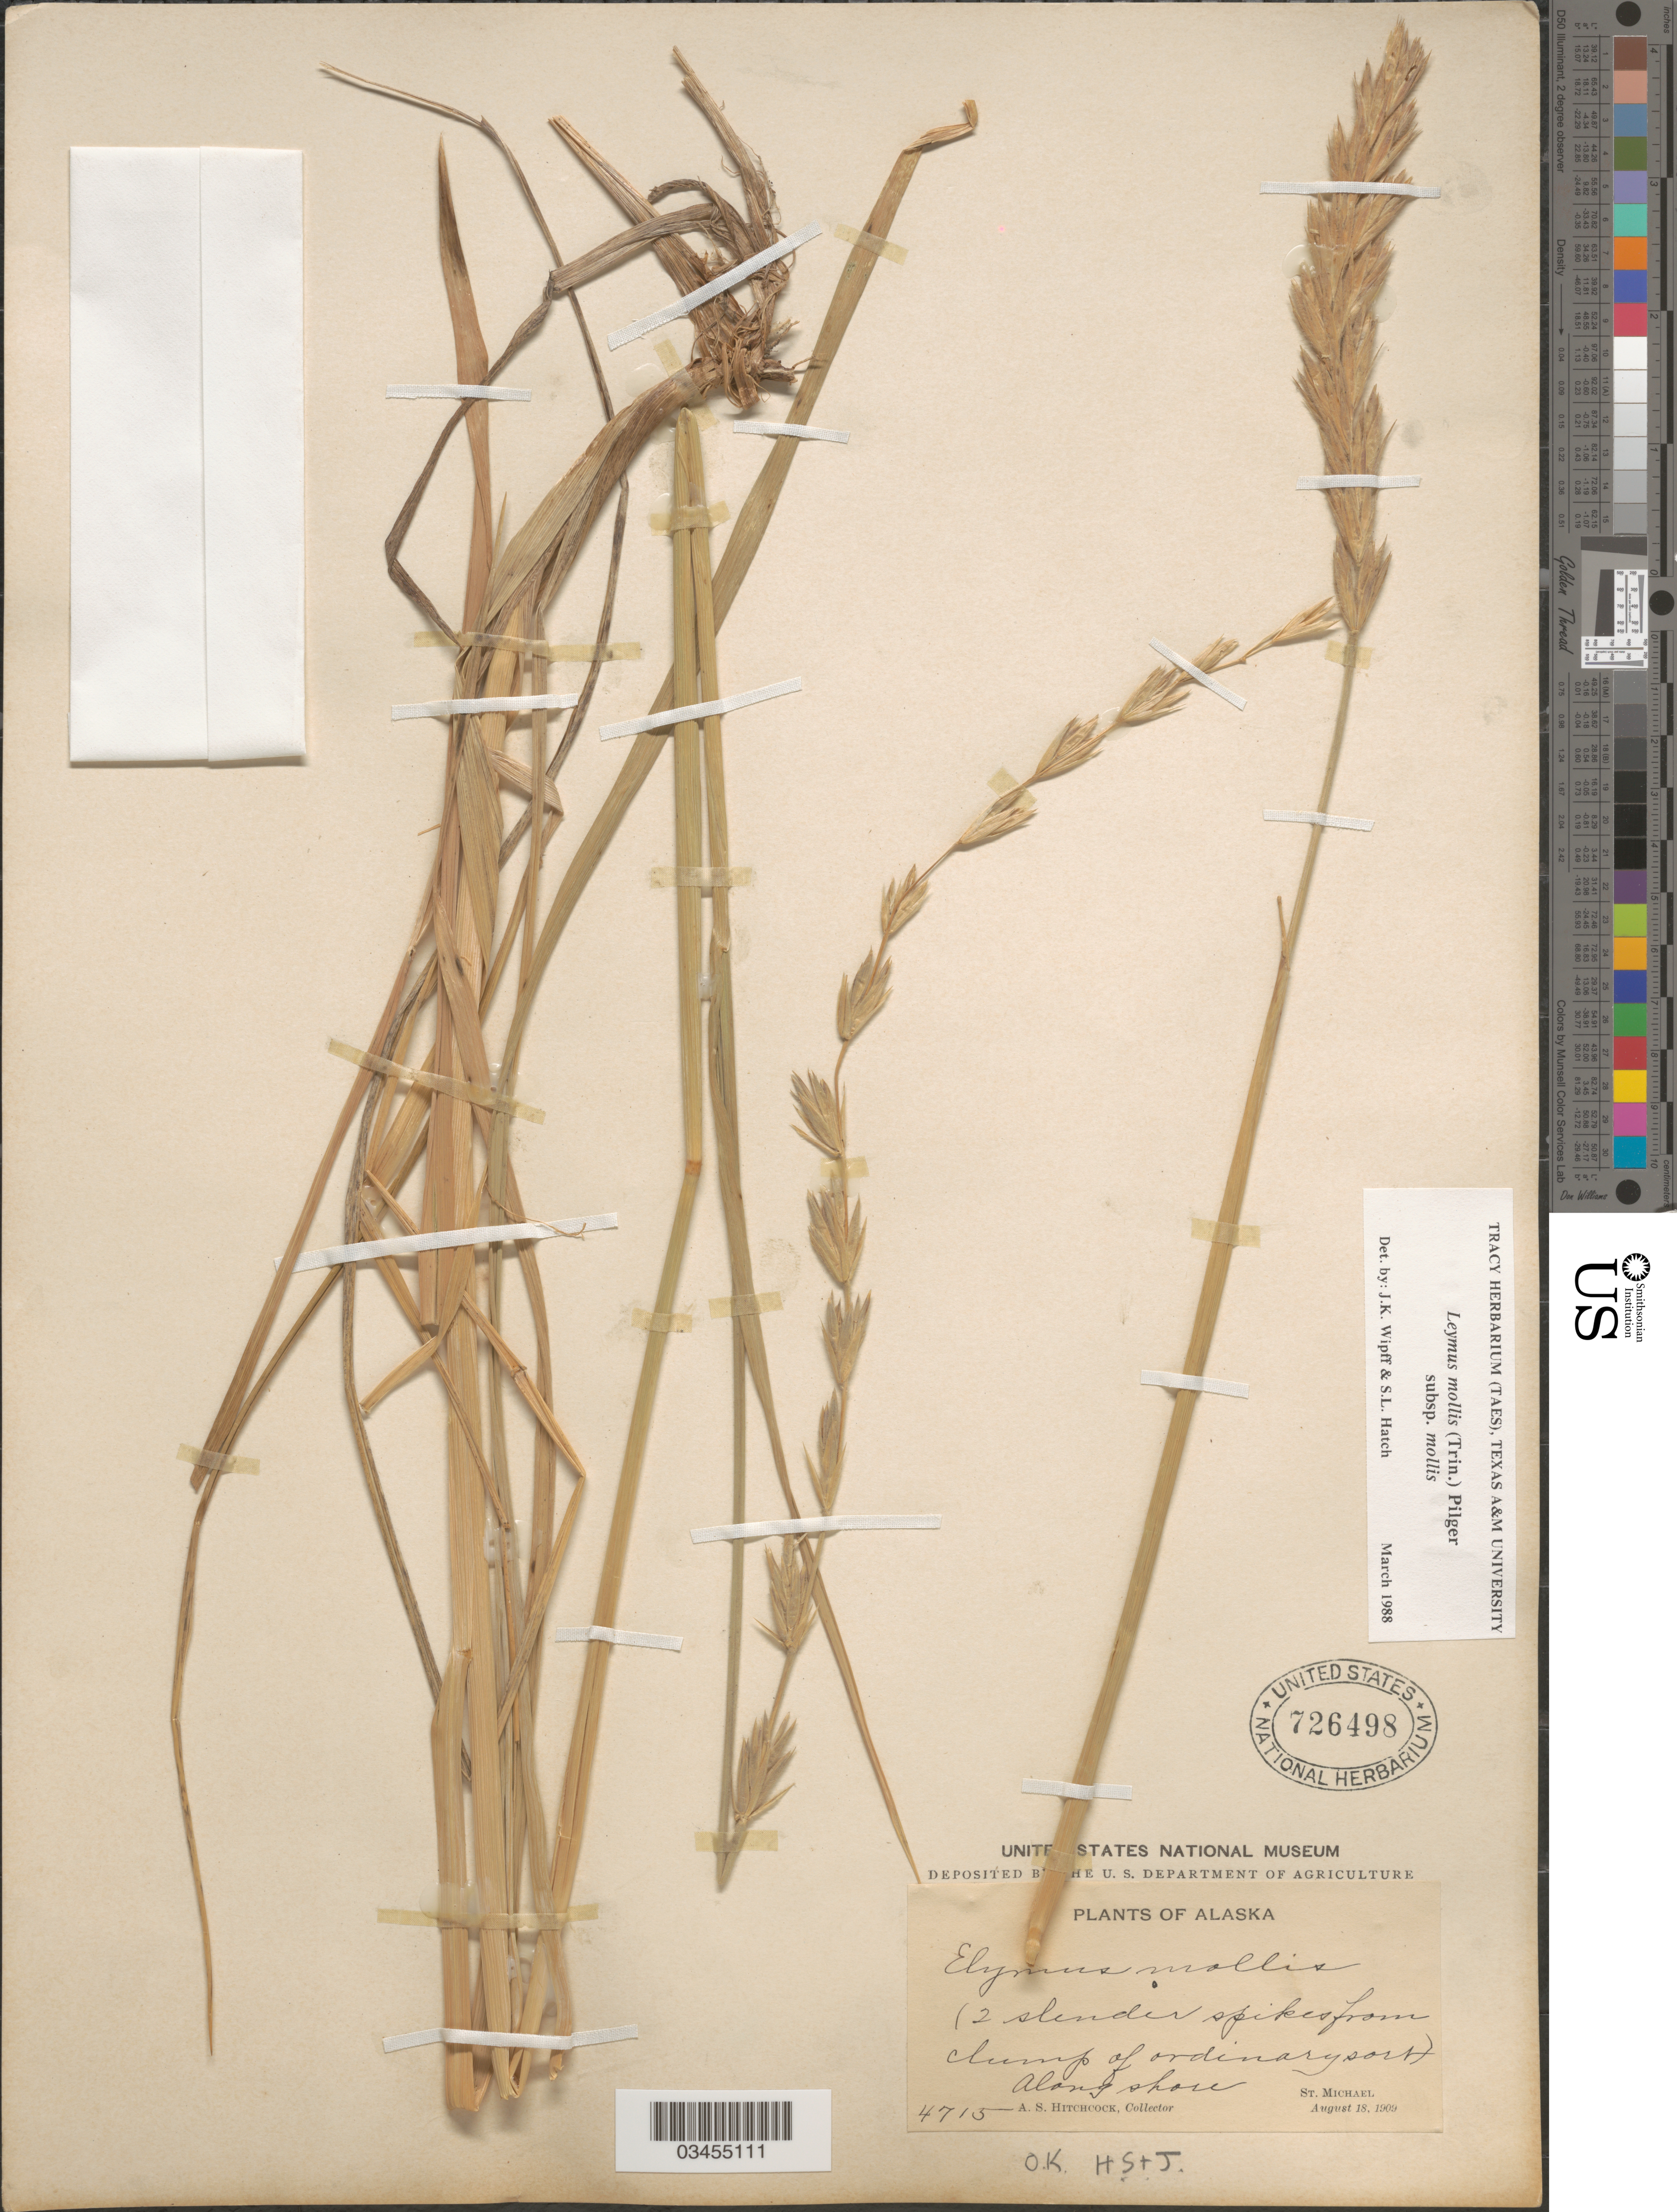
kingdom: Plantae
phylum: Tracheophyta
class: Liliopsida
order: Poales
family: Poaceae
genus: Leymus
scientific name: Leymus mollis subsp. mollis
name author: (Trin.) Pilg.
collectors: A. S. Hitchcock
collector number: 4715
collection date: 1909-08-18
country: United States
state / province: Alaska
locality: Along shore. St. Michael.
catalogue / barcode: US 726498